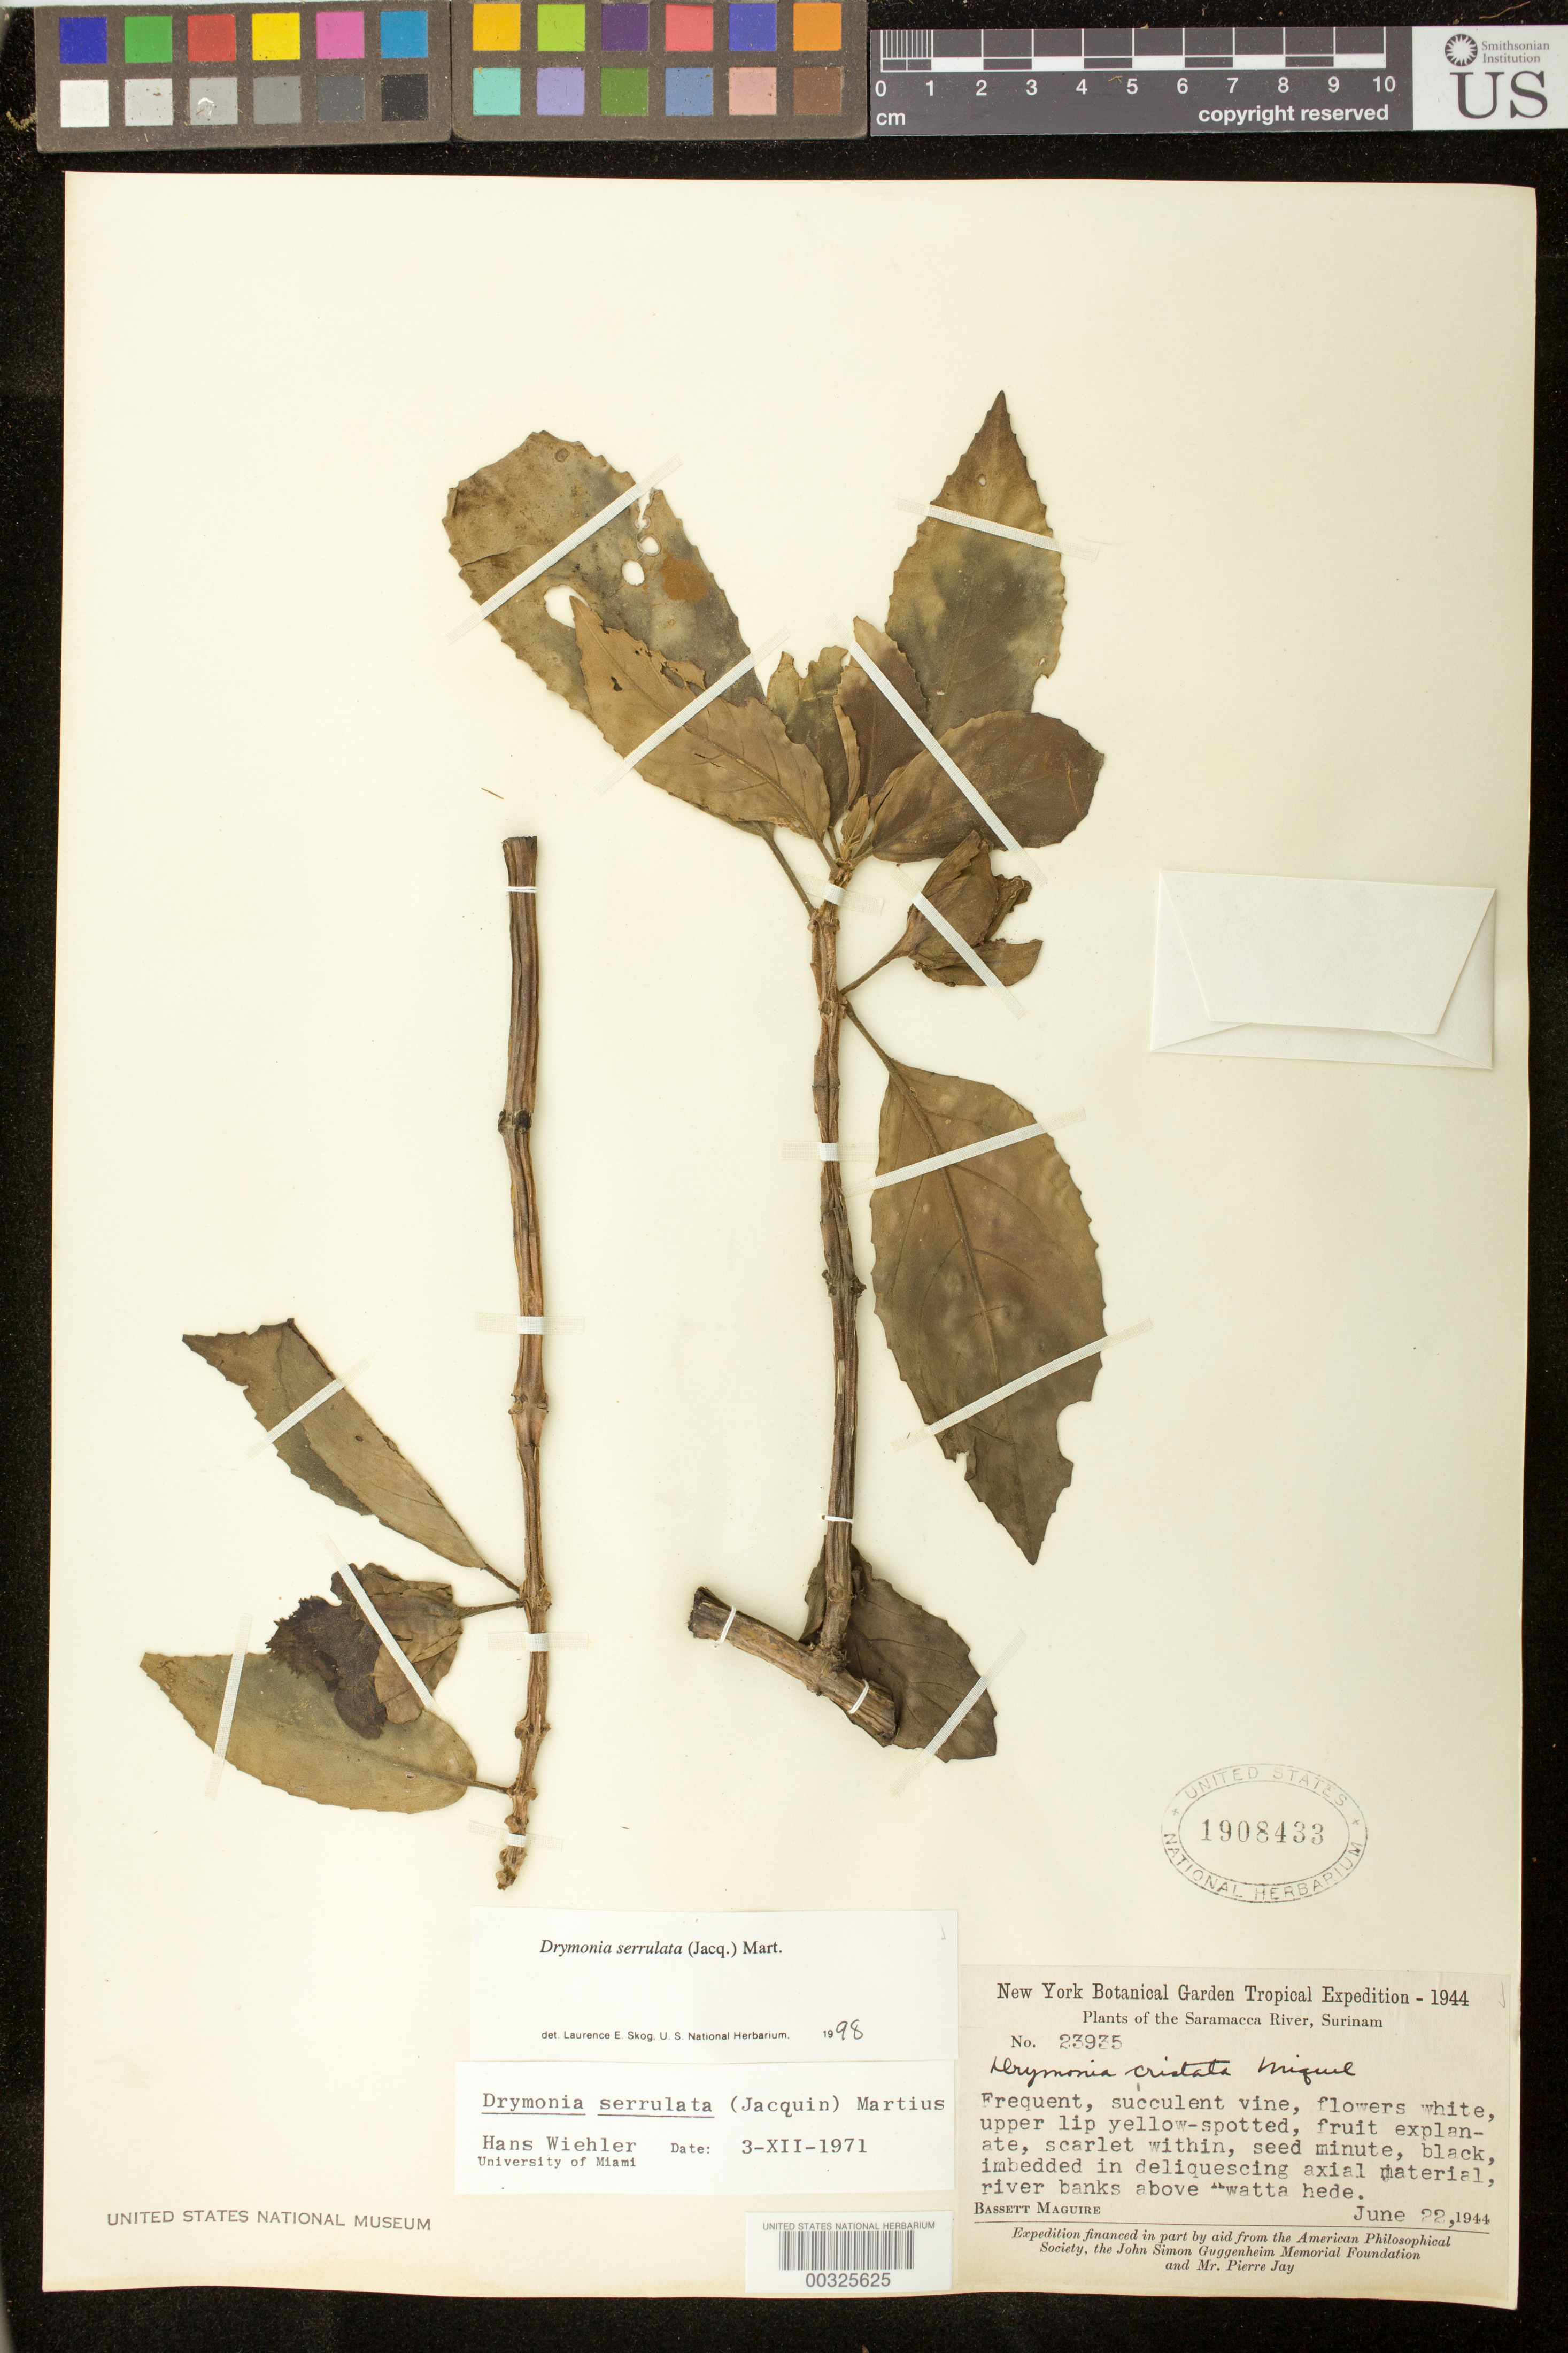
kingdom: Plantae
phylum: Tracheophyta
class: Magnoliopsida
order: Lamiales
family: Gesneriaceae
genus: Drymonia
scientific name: Drymonia serrulata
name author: (Jacq.) Mart.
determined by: Skog, Laurence E.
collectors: B. Maguire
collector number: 23935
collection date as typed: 22 Jun 1944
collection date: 1944-06-22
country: Suriname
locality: Saramacca River, river banks above Kwatta hede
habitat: River banks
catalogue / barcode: US 1908433